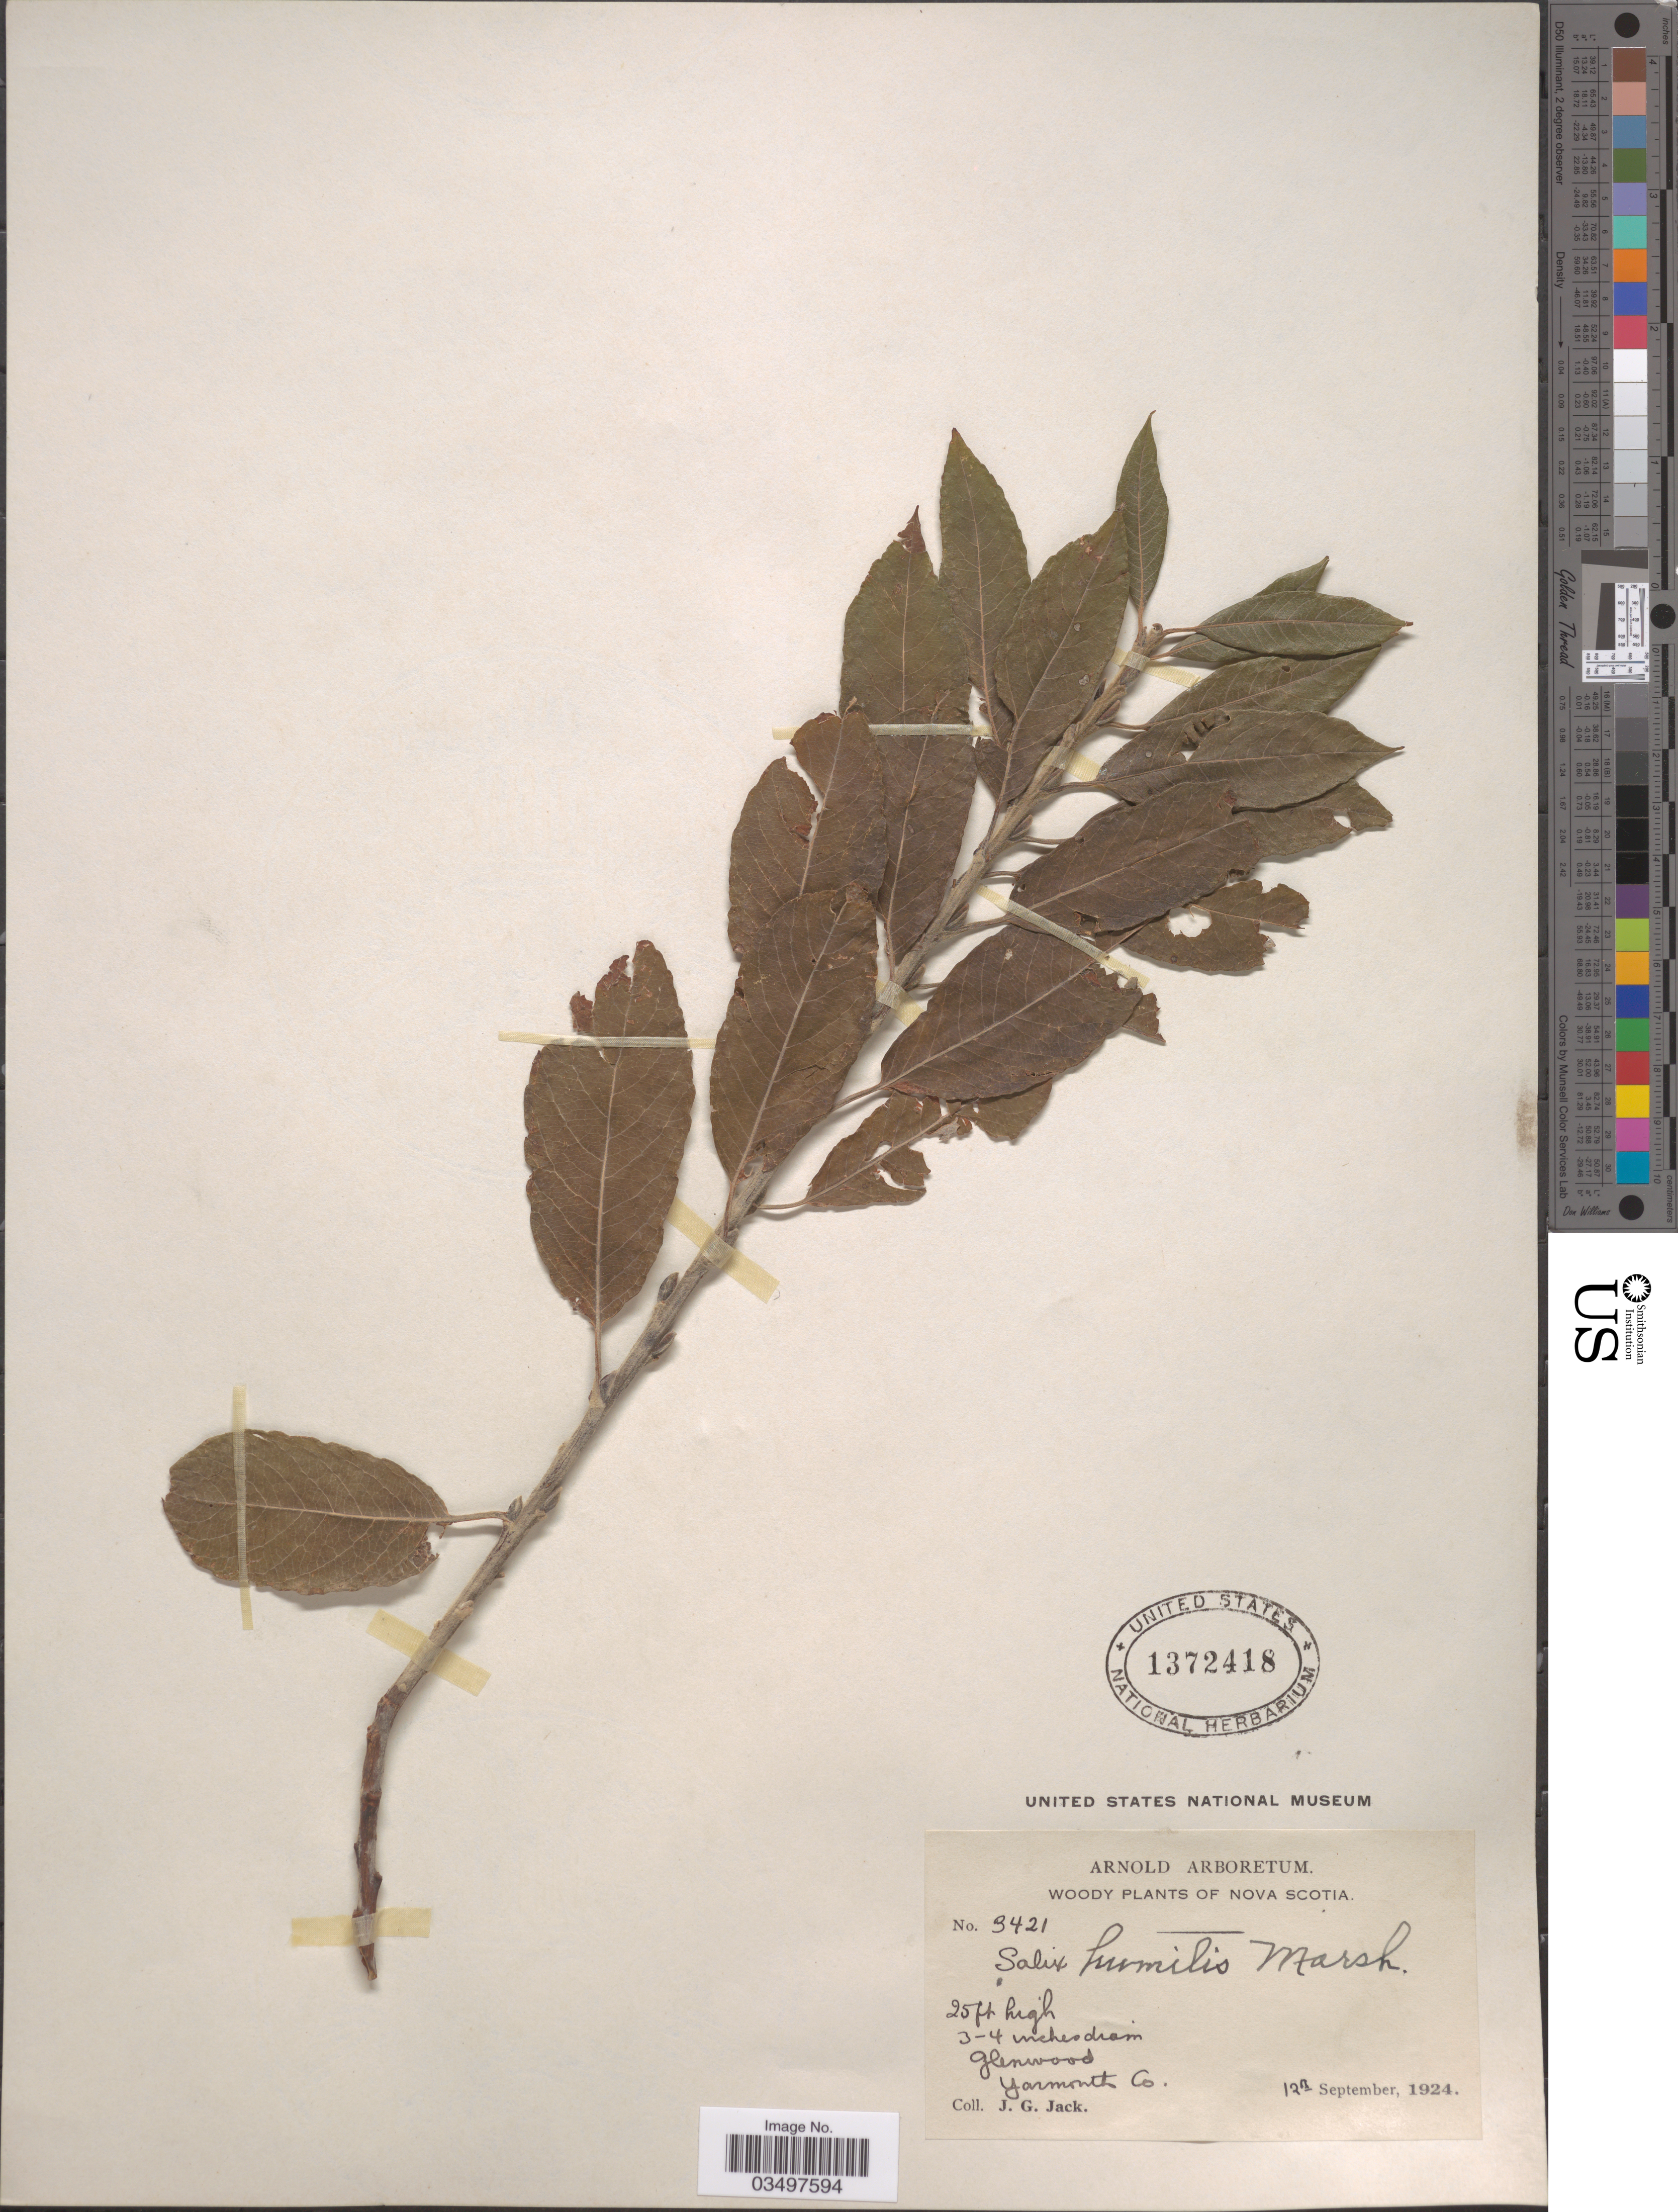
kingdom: Plantae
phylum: Tracheophyta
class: Magnoliopsida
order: Malpighiales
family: Salicaceae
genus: Salix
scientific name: Salix humilis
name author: Marshall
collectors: J. G. Jack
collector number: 3421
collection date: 1924-09-12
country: Canada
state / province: Nova Scotia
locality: Glenwood, Yarmouth Co.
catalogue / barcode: US 1372418